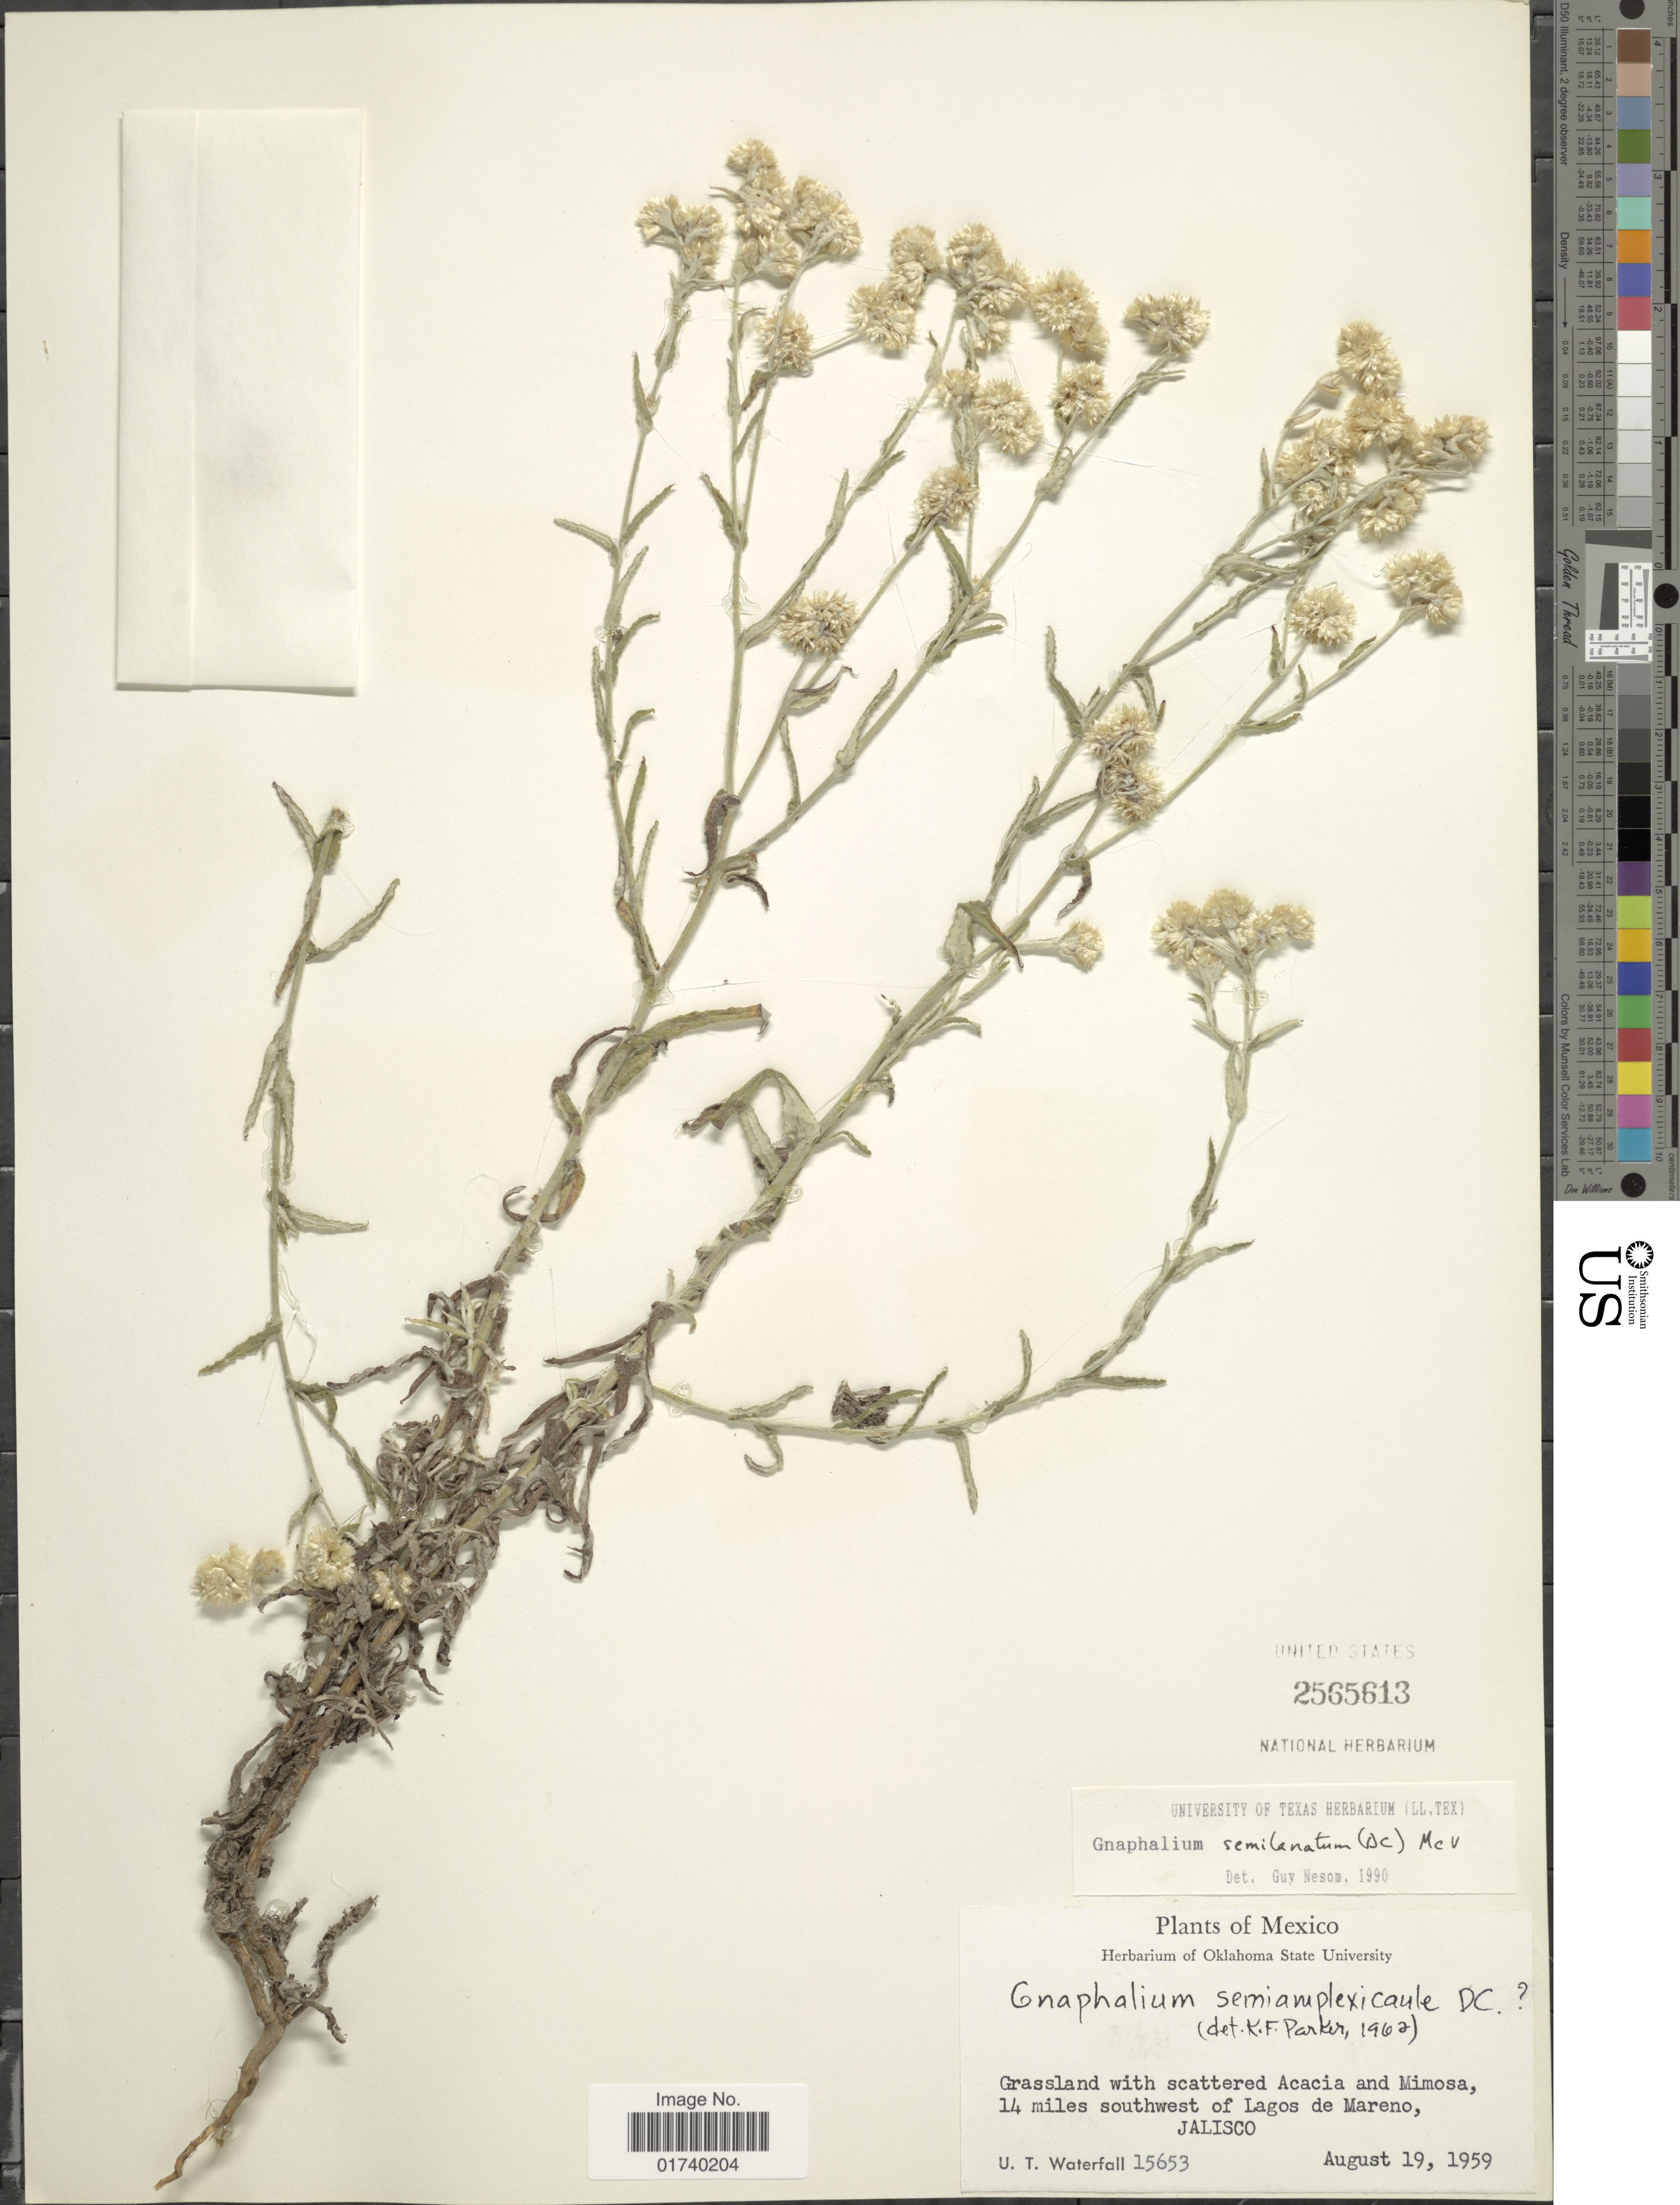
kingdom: Plantae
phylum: Tracheophyta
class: Magnoliopsida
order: Asterales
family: Asteraceae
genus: Pseudognaphalium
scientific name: Pseudognaphalium semilanatum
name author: (DC.) Anderb.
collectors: U. T. Waterfall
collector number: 15653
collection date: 1959-08-19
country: Mexico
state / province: Jalisco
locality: Grassland with scatterd Acacia and Mimosa, 14 miles southwest of Lagos de Mareno.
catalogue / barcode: US 2565613